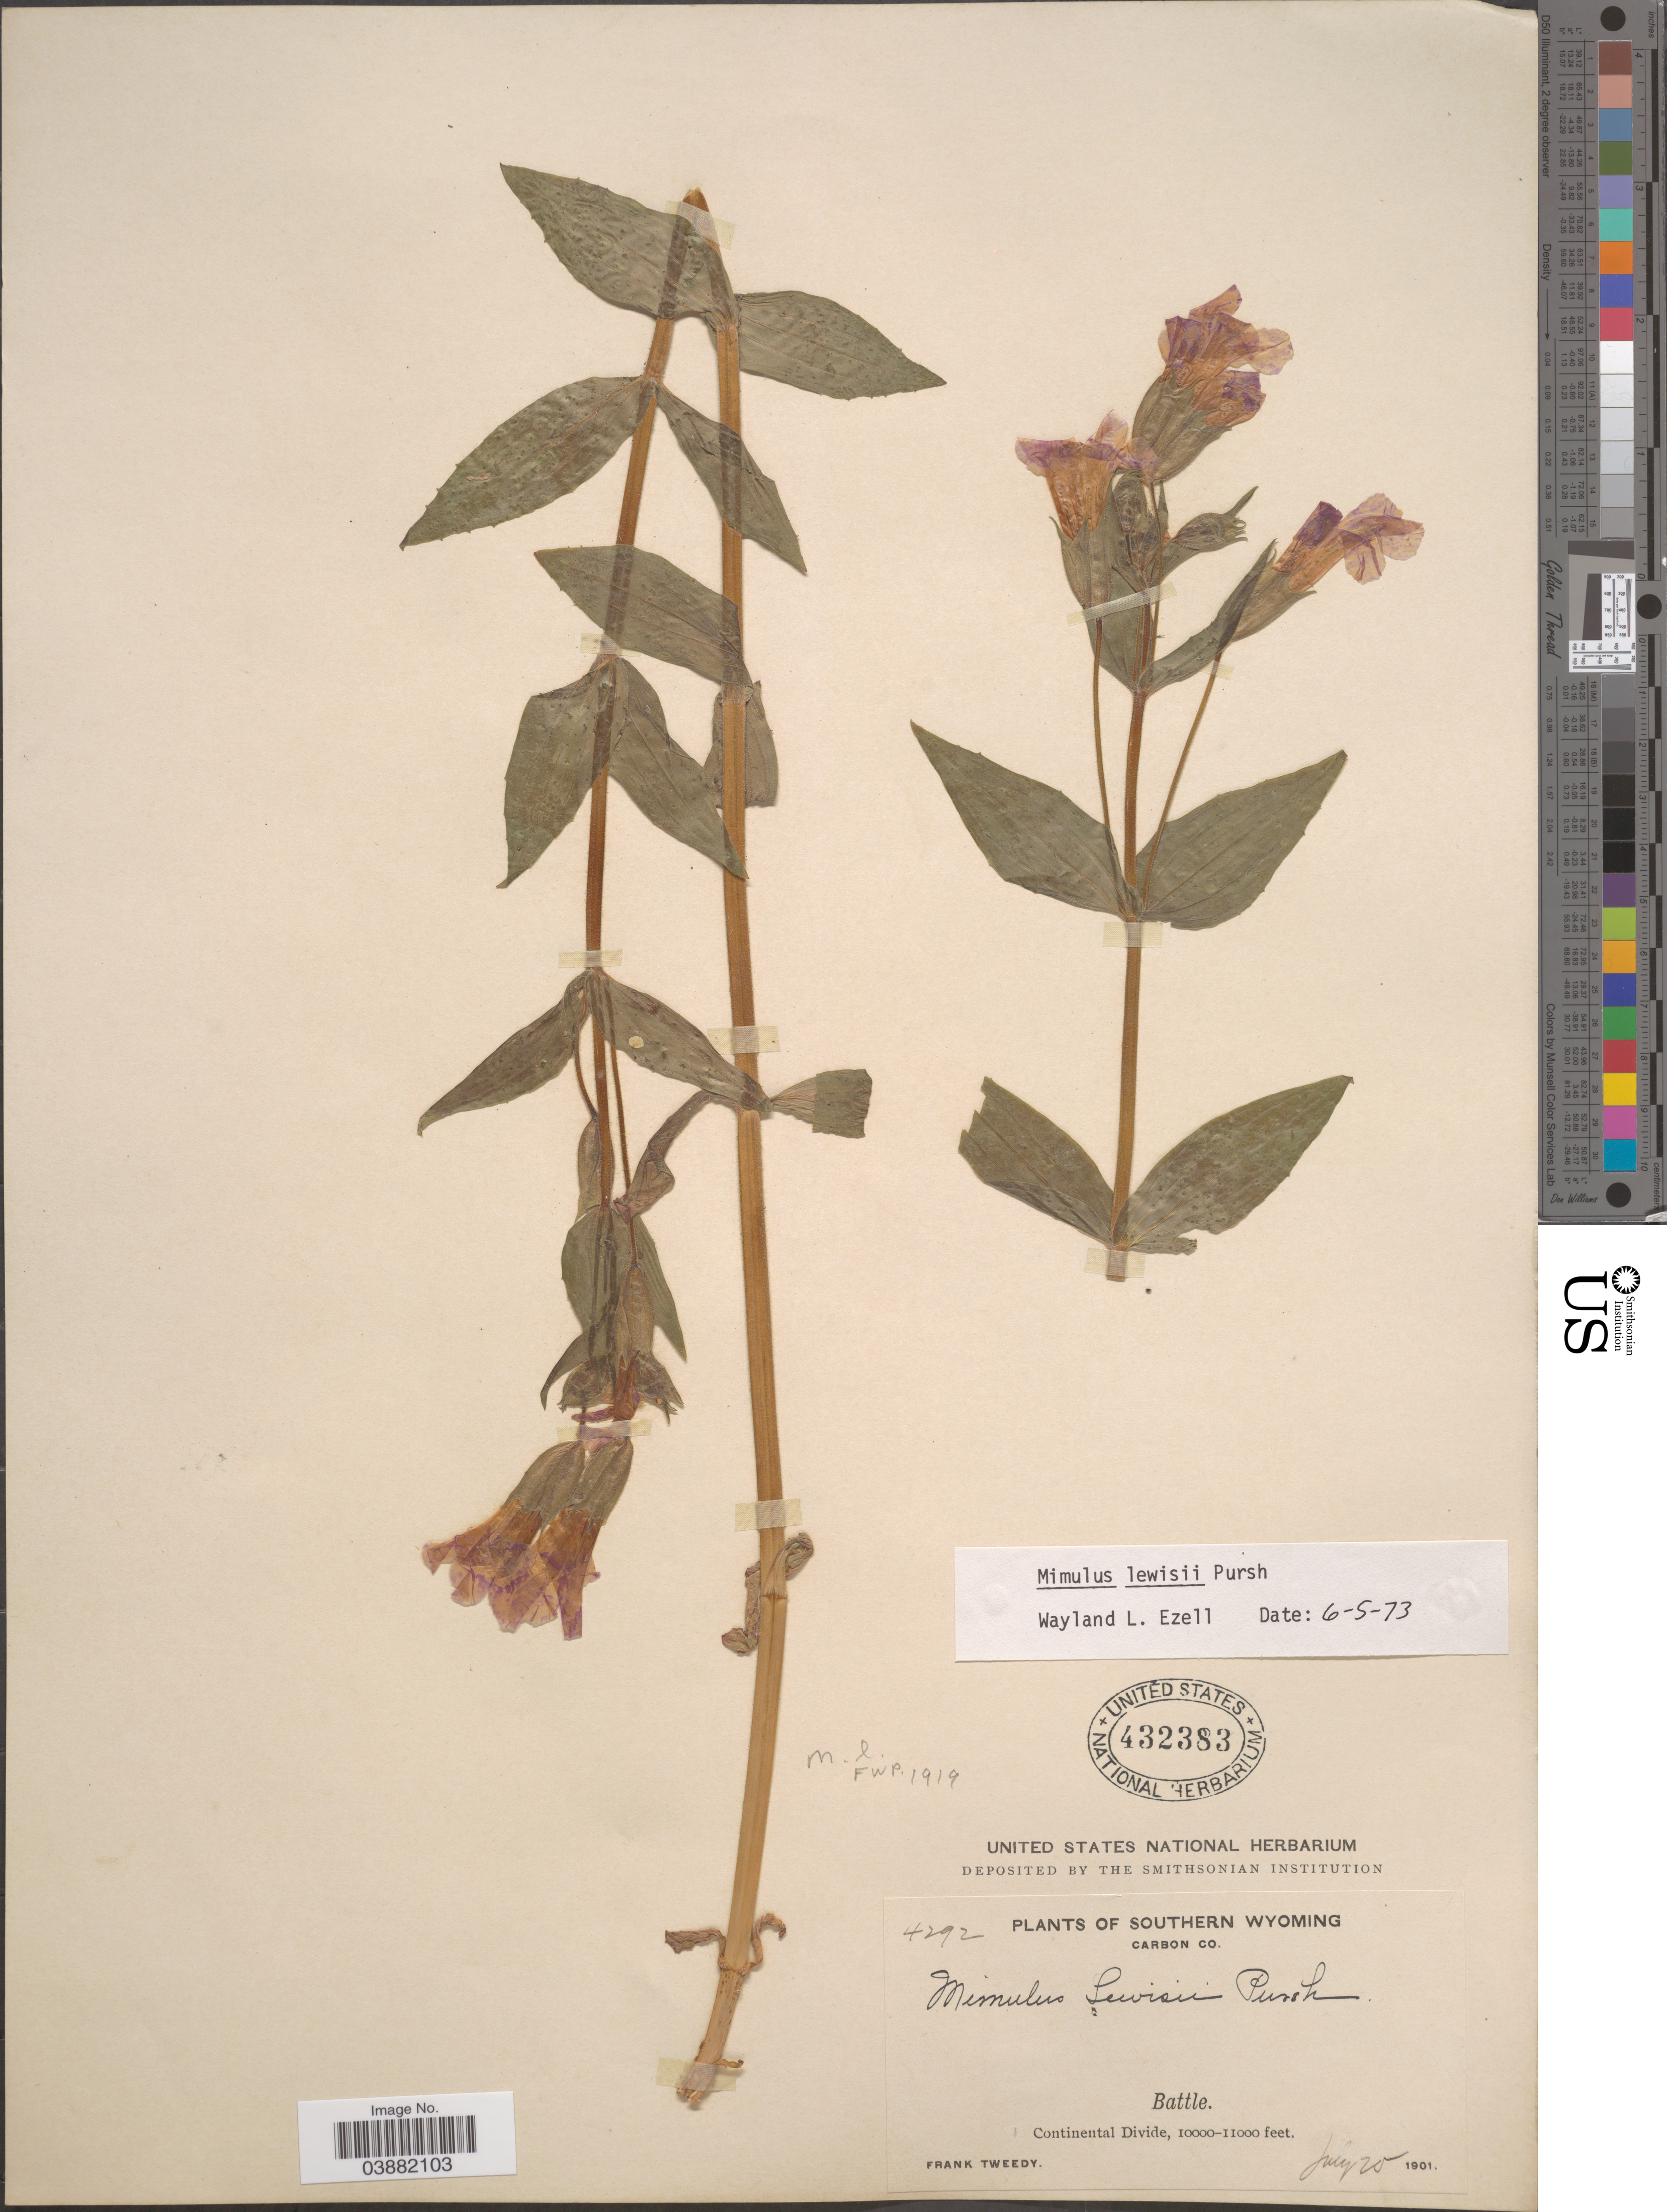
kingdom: Plantae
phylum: Tracheophyta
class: Magnoliopsida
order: Lamiales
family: Phrymaceae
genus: Mimulus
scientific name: Mimulus lewisii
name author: Pursh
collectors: F. Tweedy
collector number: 4292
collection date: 1901-07-25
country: United States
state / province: Wyoming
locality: Southern Wyoming. Carbon Co. Battle. Continental Divide.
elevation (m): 3048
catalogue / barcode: US 432383